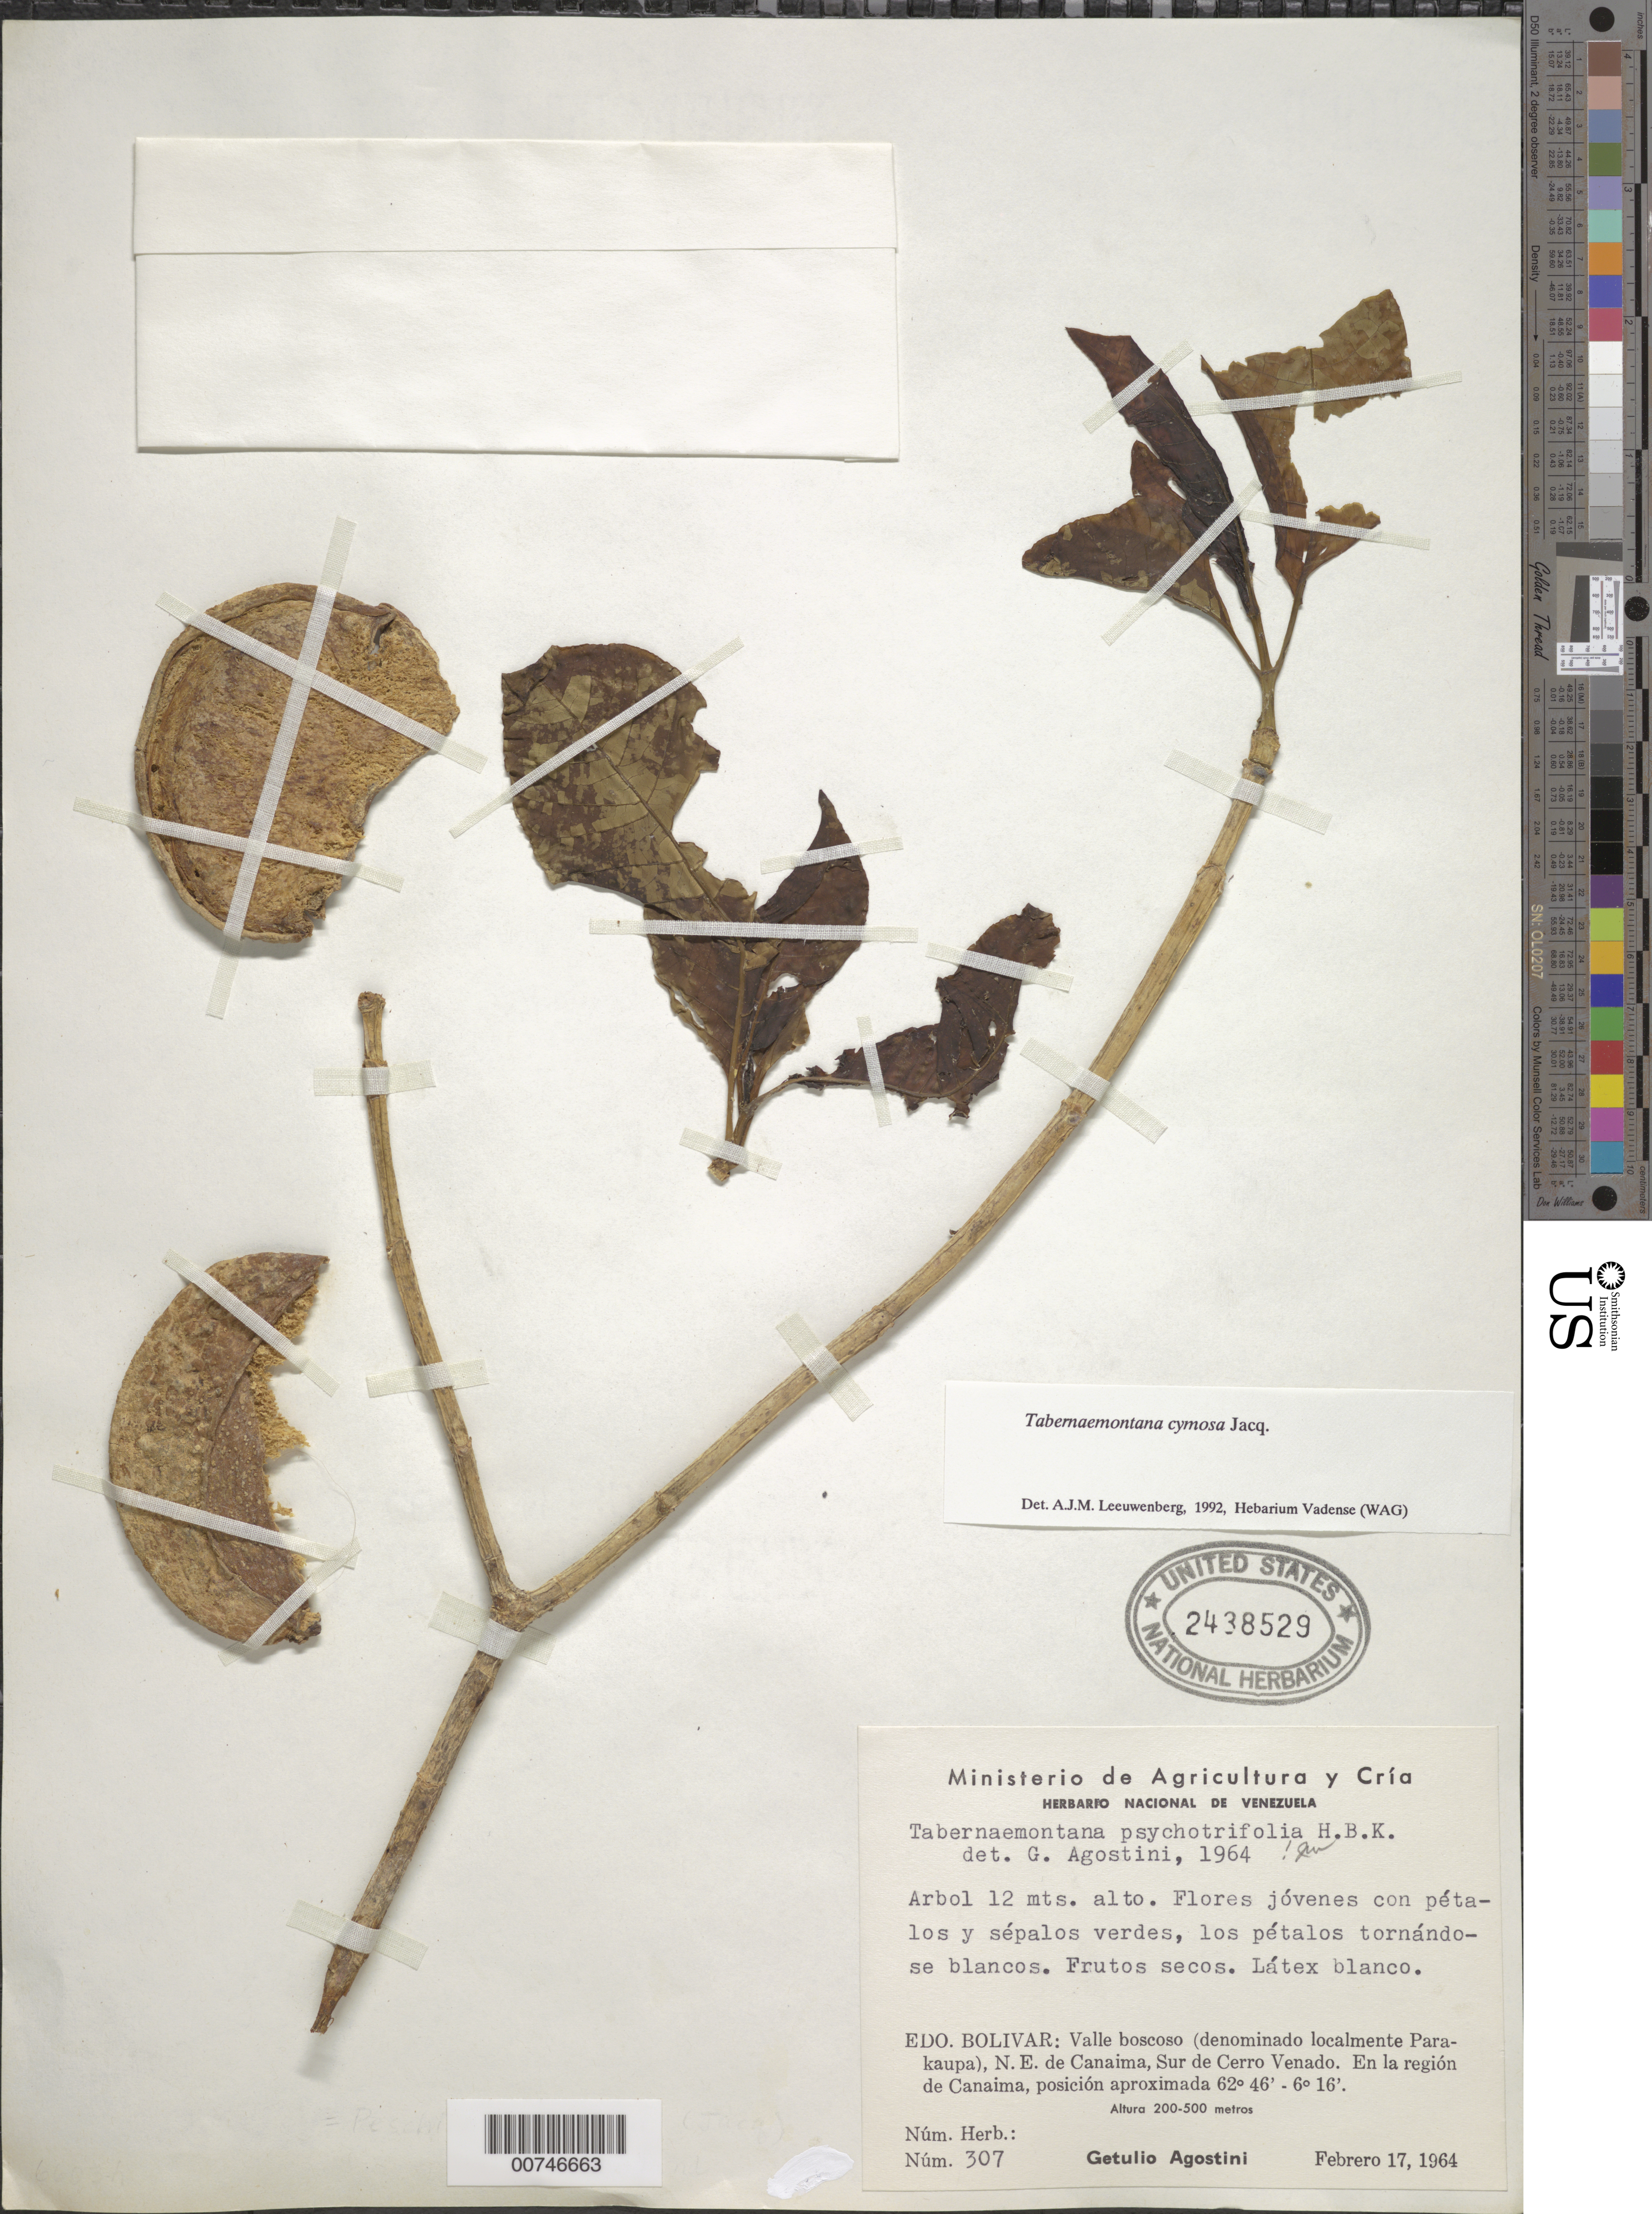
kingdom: Plantae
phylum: Tracheophyta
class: Magnoliopsida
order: Gentianales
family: Apocynaceae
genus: Tabernaemontana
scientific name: Tabernaemontana cymosa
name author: Jacq.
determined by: Leeuwenberg, A. J. M.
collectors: G. Agostini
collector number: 307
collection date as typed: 16-Feb-64 to 17-Feb-64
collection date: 1964-02-16/1964-02-17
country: Venezuela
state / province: Bolívar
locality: Parakaupa, NE de Canaima, S de Cerro Venado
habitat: Wooded valley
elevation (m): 200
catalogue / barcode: US 2438529